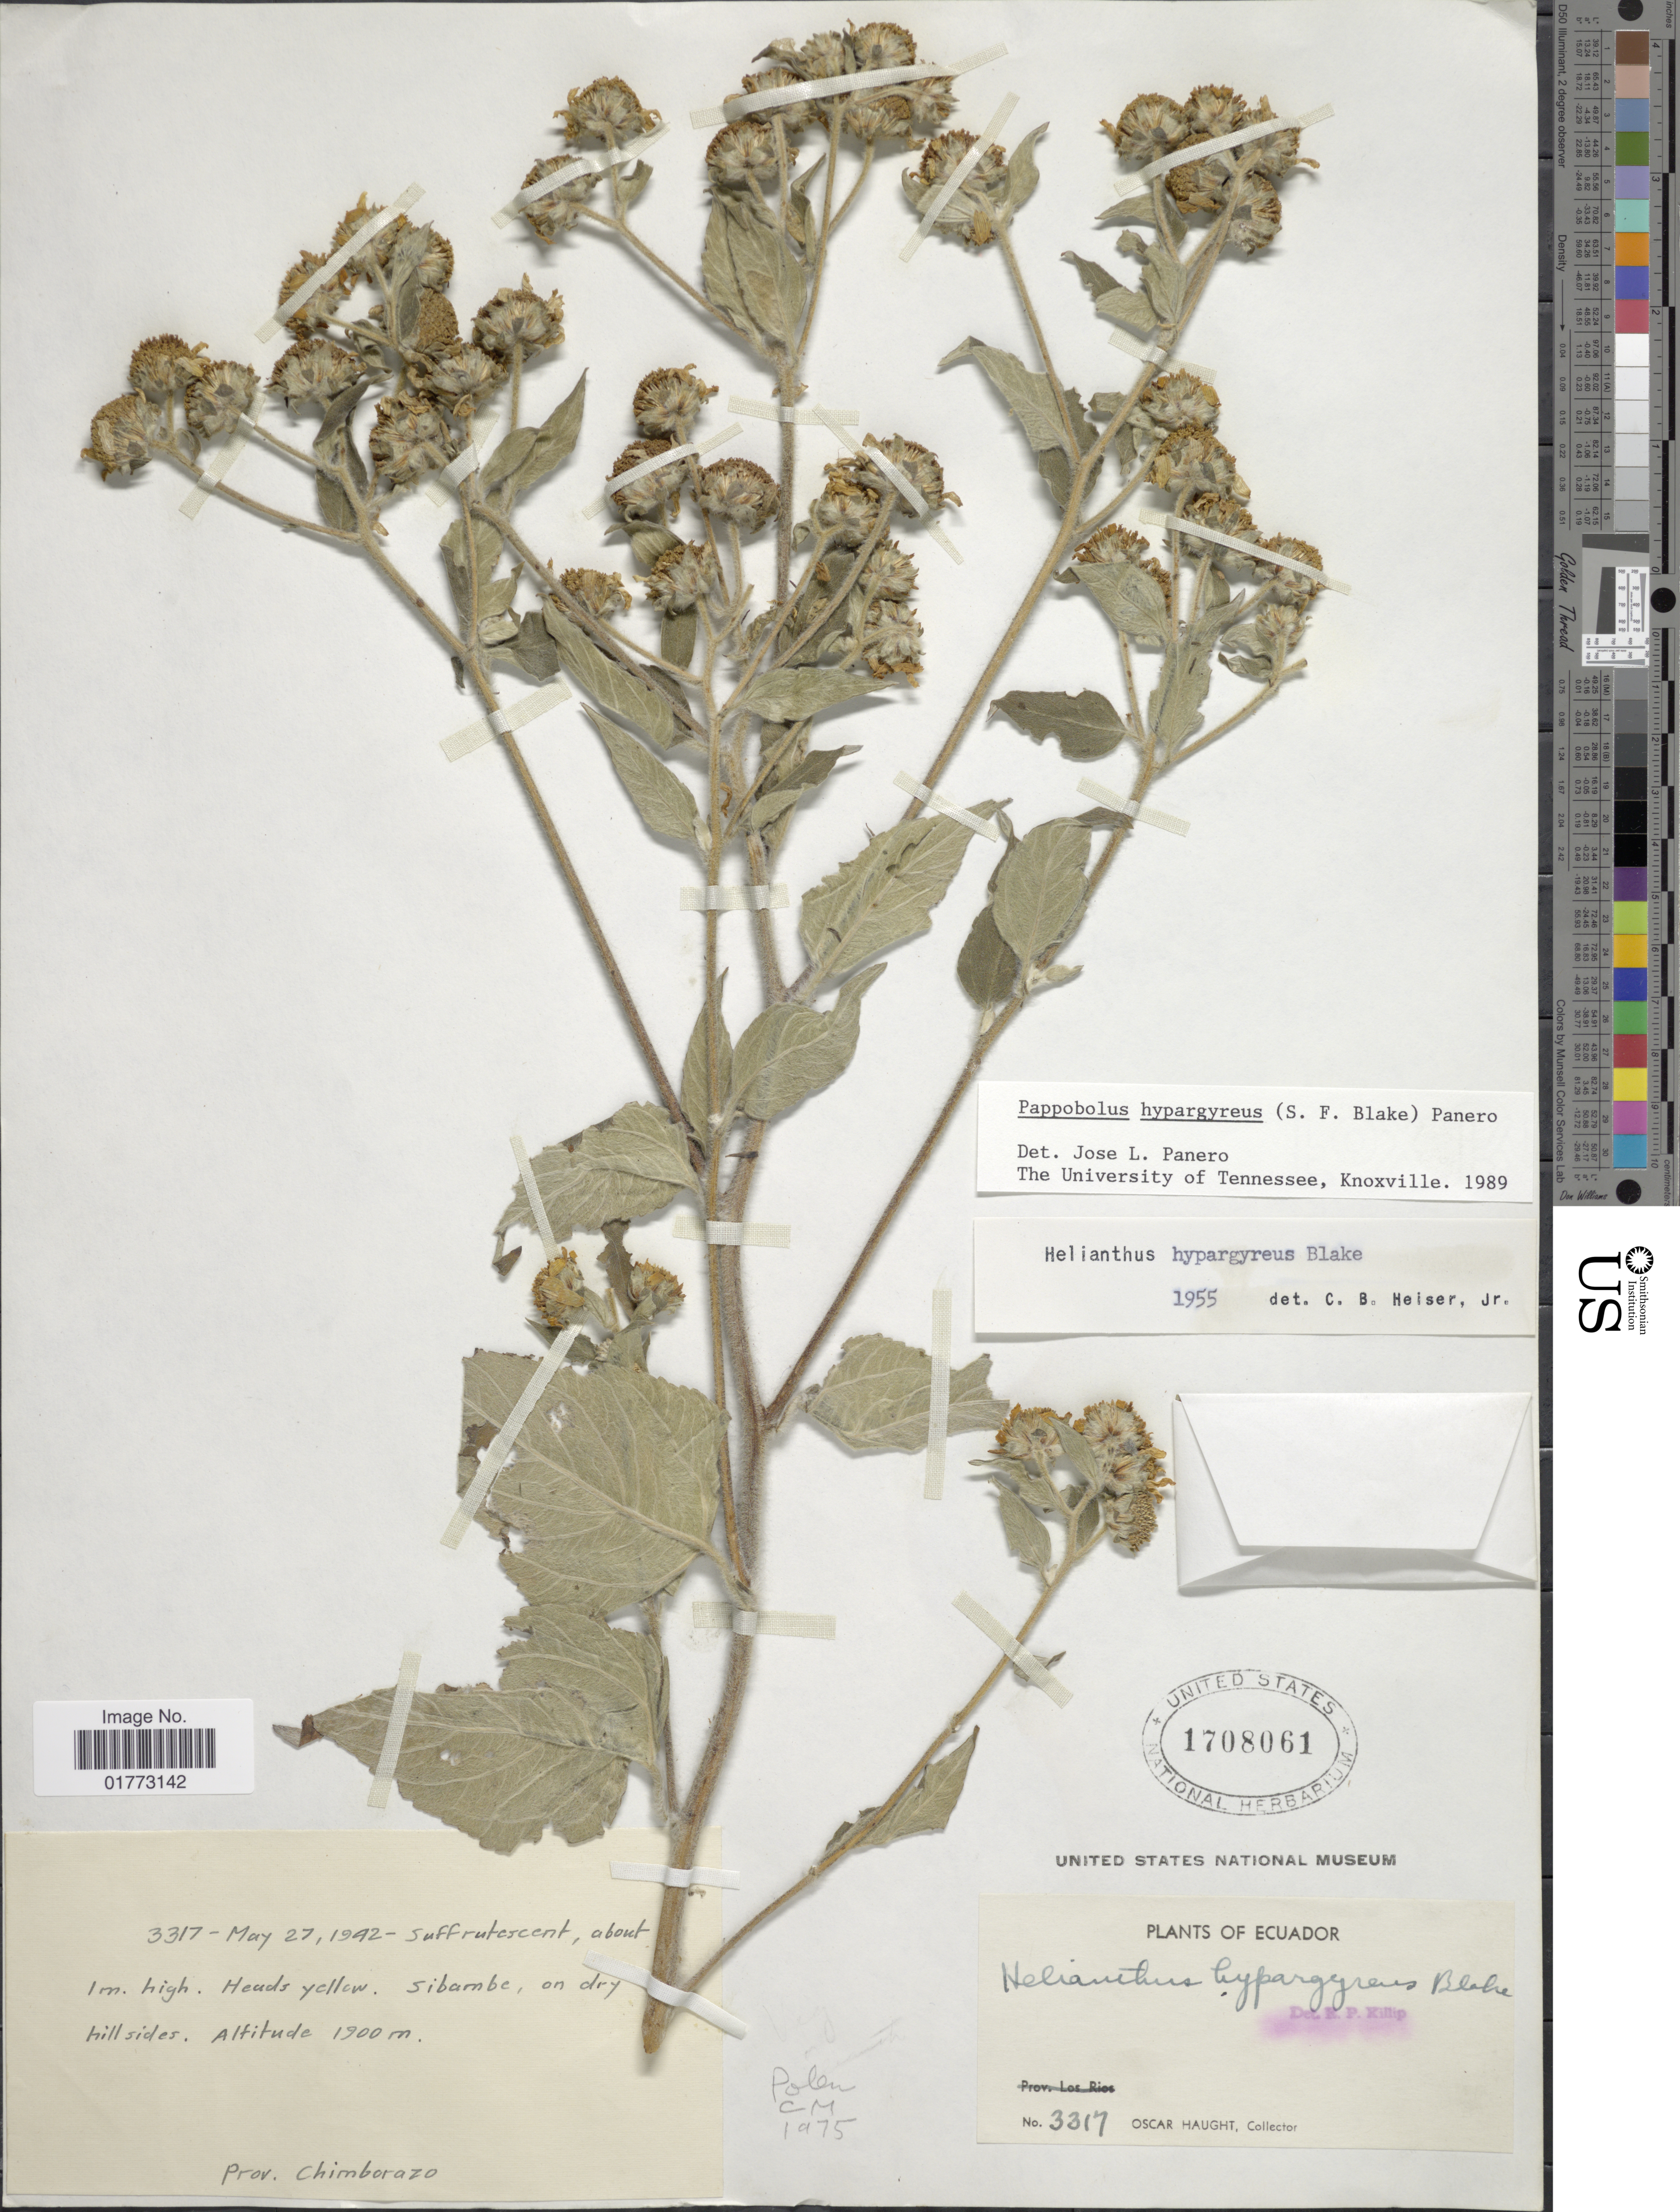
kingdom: Plantae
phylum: Tracheophyta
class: Magnoliopsida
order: Asterales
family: Asteraceae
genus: Pappobolus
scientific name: Pappobolus hypargyreus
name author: (S.F. Blake) Panero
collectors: O. L. Haught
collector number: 3317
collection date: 1942-05-27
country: Ecuador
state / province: Chimborazo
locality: Sibambe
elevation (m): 1900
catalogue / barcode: US 1708061